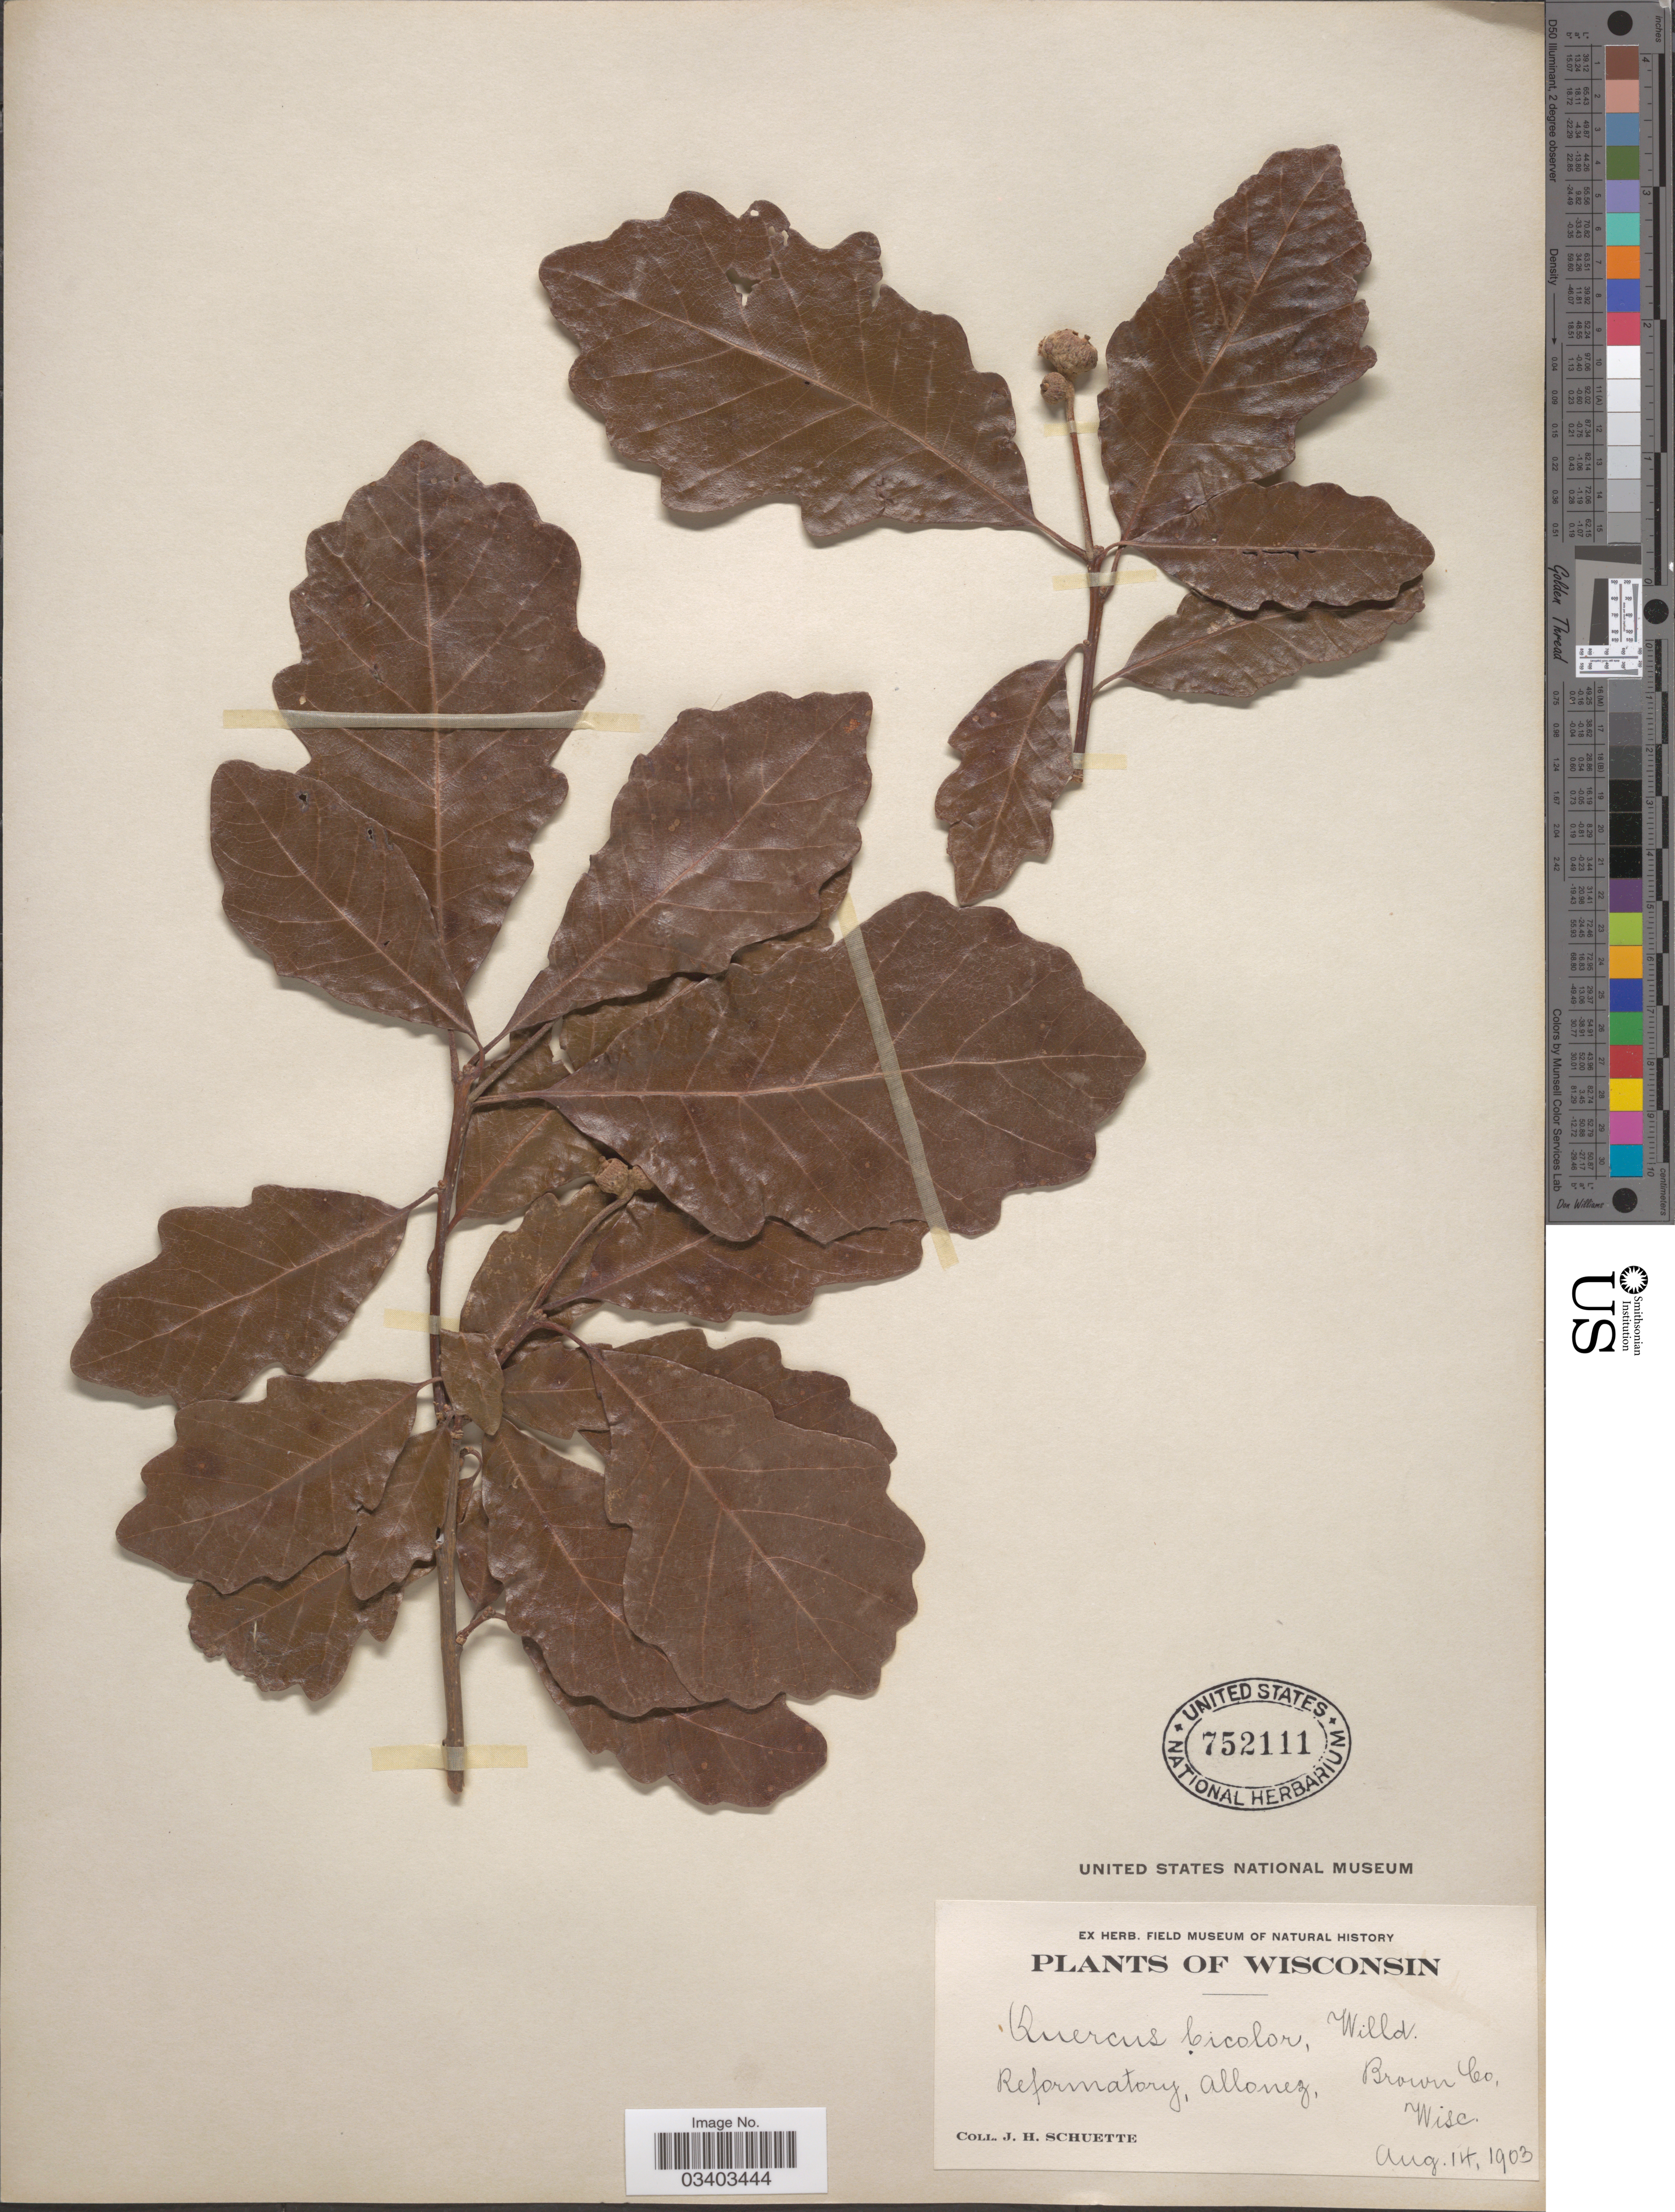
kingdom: Plantae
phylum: Tracheophyta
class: Magnoliopsida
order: Fagales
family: Fagaceae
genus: Quercus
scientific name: Quercus bicolor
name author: Willd.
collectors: J. H. Schuette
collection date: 1903-08-14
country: United States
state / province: Wisconsin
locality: Reformatory, Allonez, Brown Co.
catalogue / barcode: US 752111